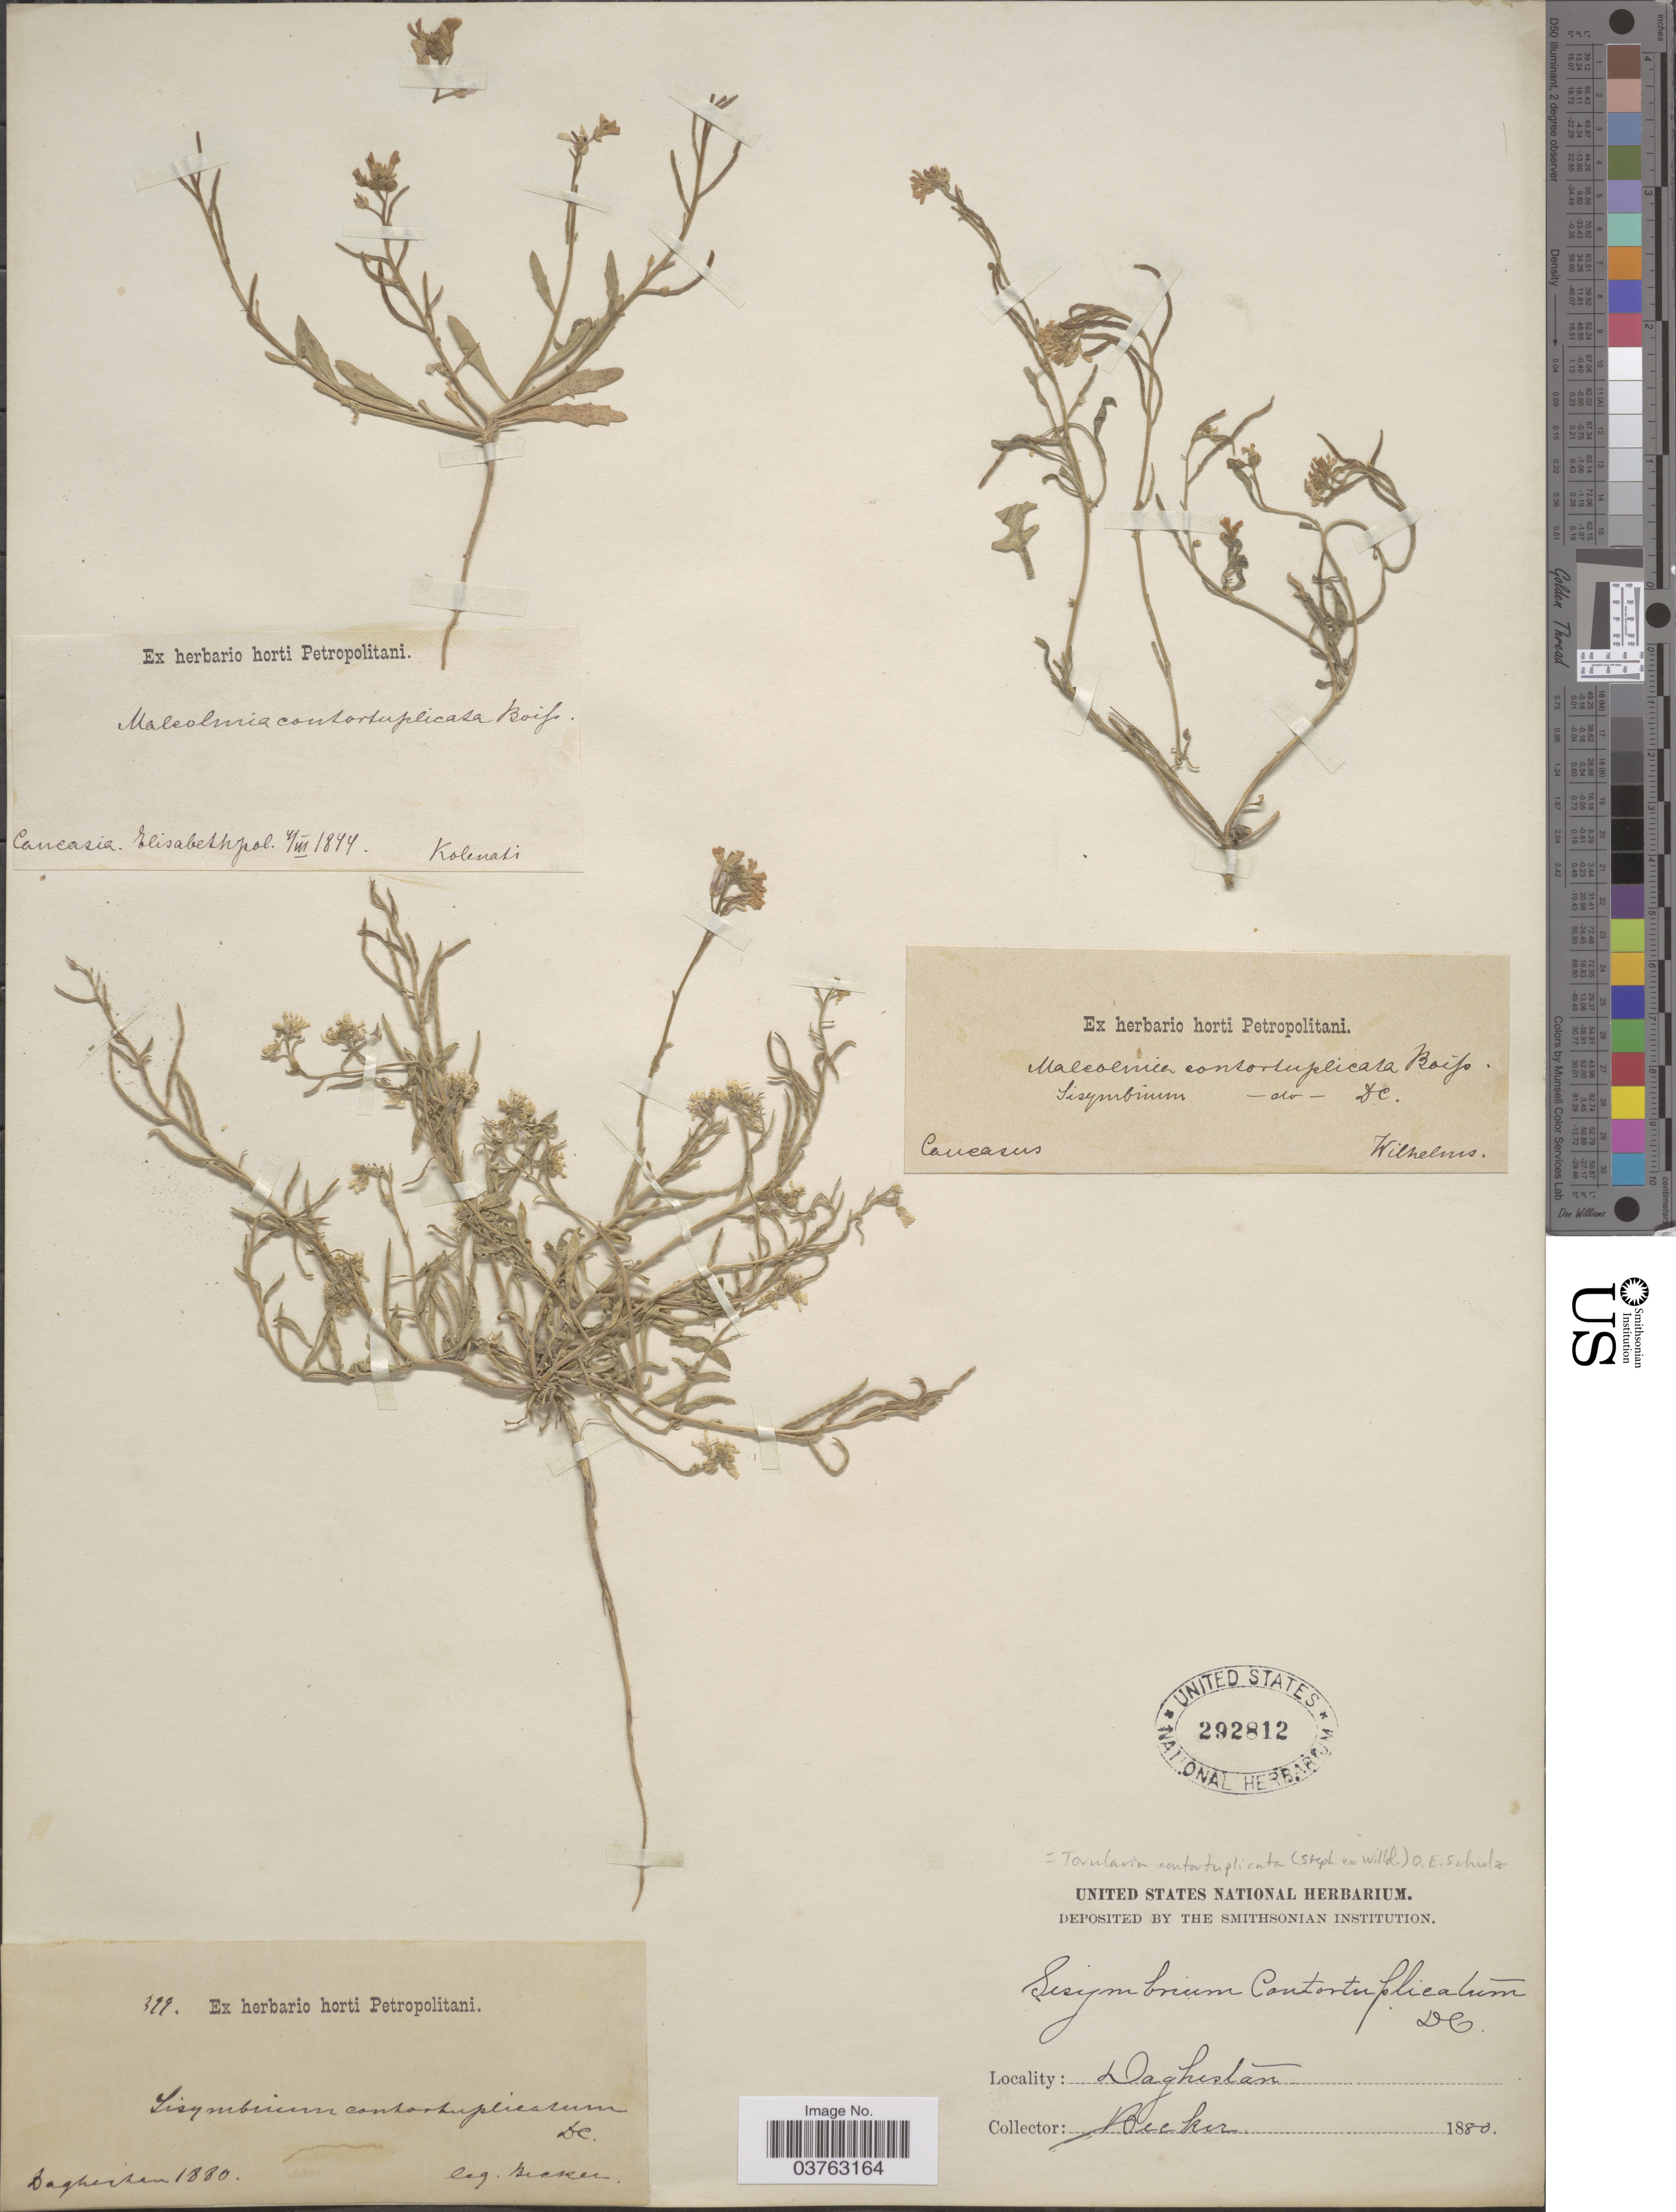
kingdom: Plantae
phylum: Tracheophyta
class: Magnoliopsida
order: Brassicales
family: Brassicaceae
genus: Neotorularia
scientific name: Neotorularia contortuplicata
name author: (Stephan ex Willd.) Hedge & J. Léonard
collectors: -. Becker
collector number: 399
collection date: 1880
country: Russian Federation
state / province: Dagestan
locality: Daghestan.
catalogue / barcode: US 292812